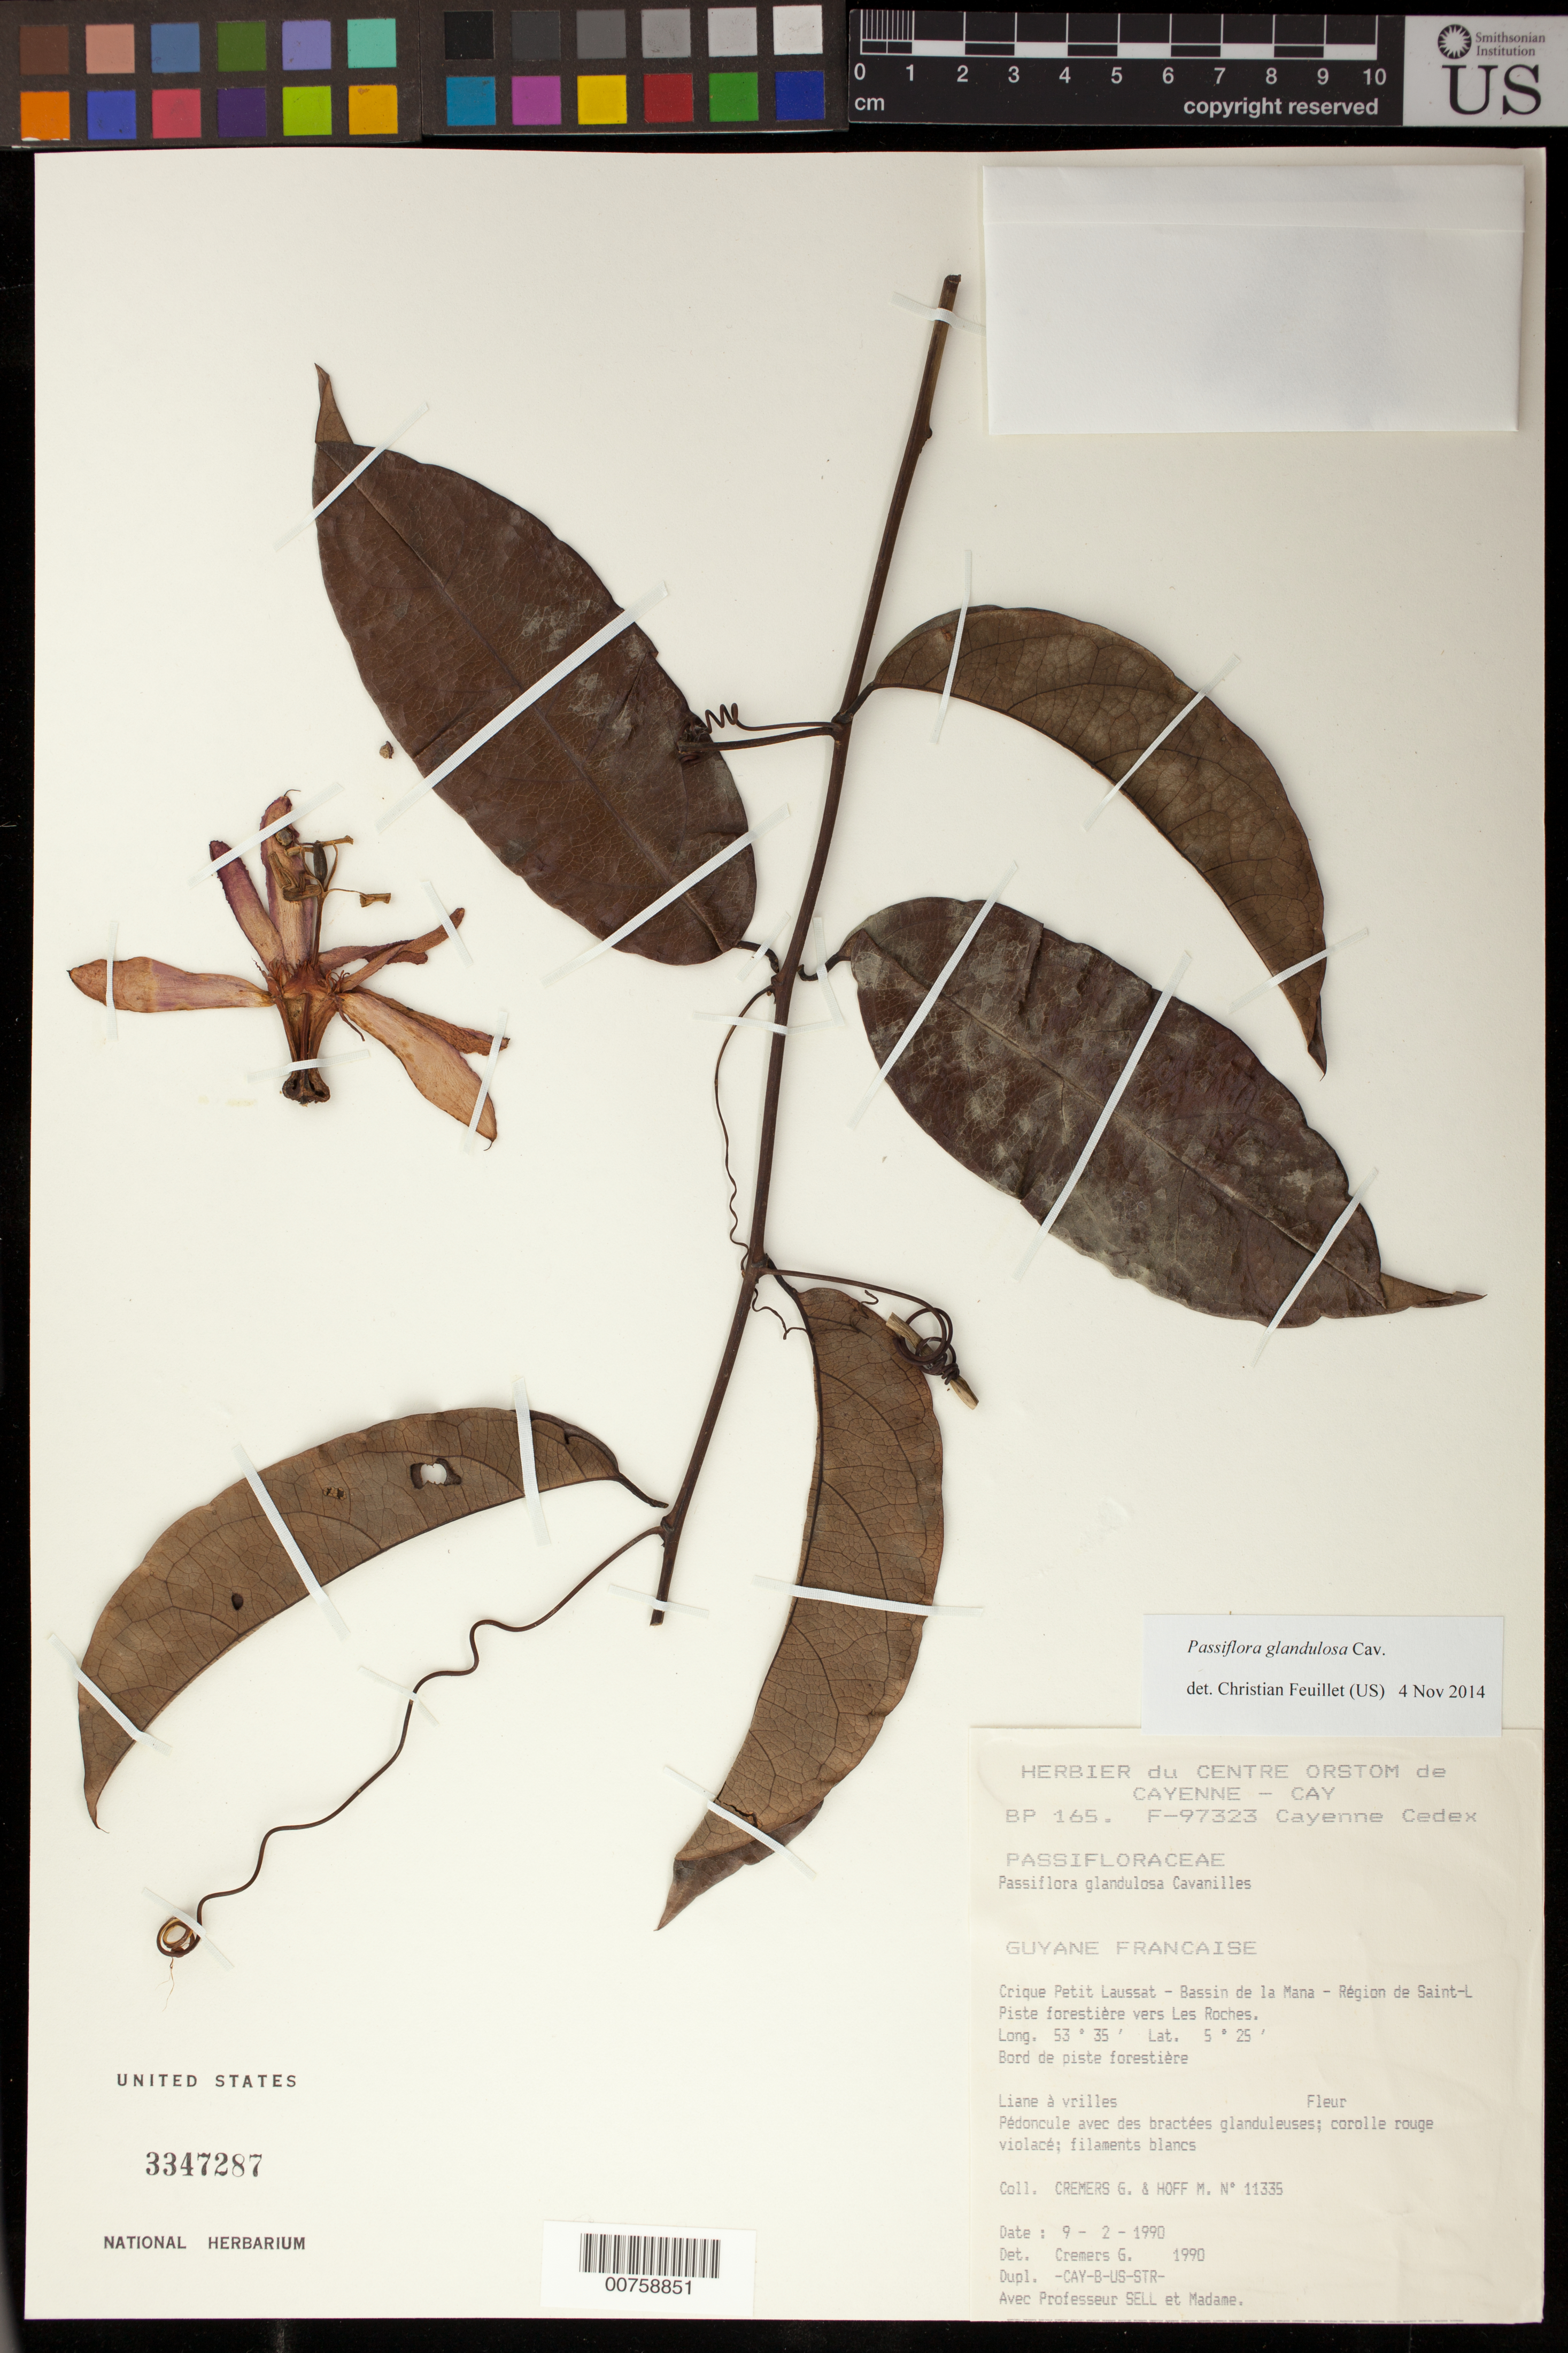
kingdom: Plantae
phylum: Tracheophyta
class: Magnoliopsida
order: Malpighiales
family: Passifloraceae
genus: Passiflora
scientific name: Passiflora glandulosa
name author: Cav.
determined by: Feuillet, C.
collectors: G. Cremers & M. Hoff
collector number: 11335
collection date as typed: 9-Feb-90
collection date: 1990-02-09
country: French Guiana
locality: Crique Petit Laussat - Bassin de la Basse-Mana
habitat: Forest trail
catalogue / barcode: US 3347287